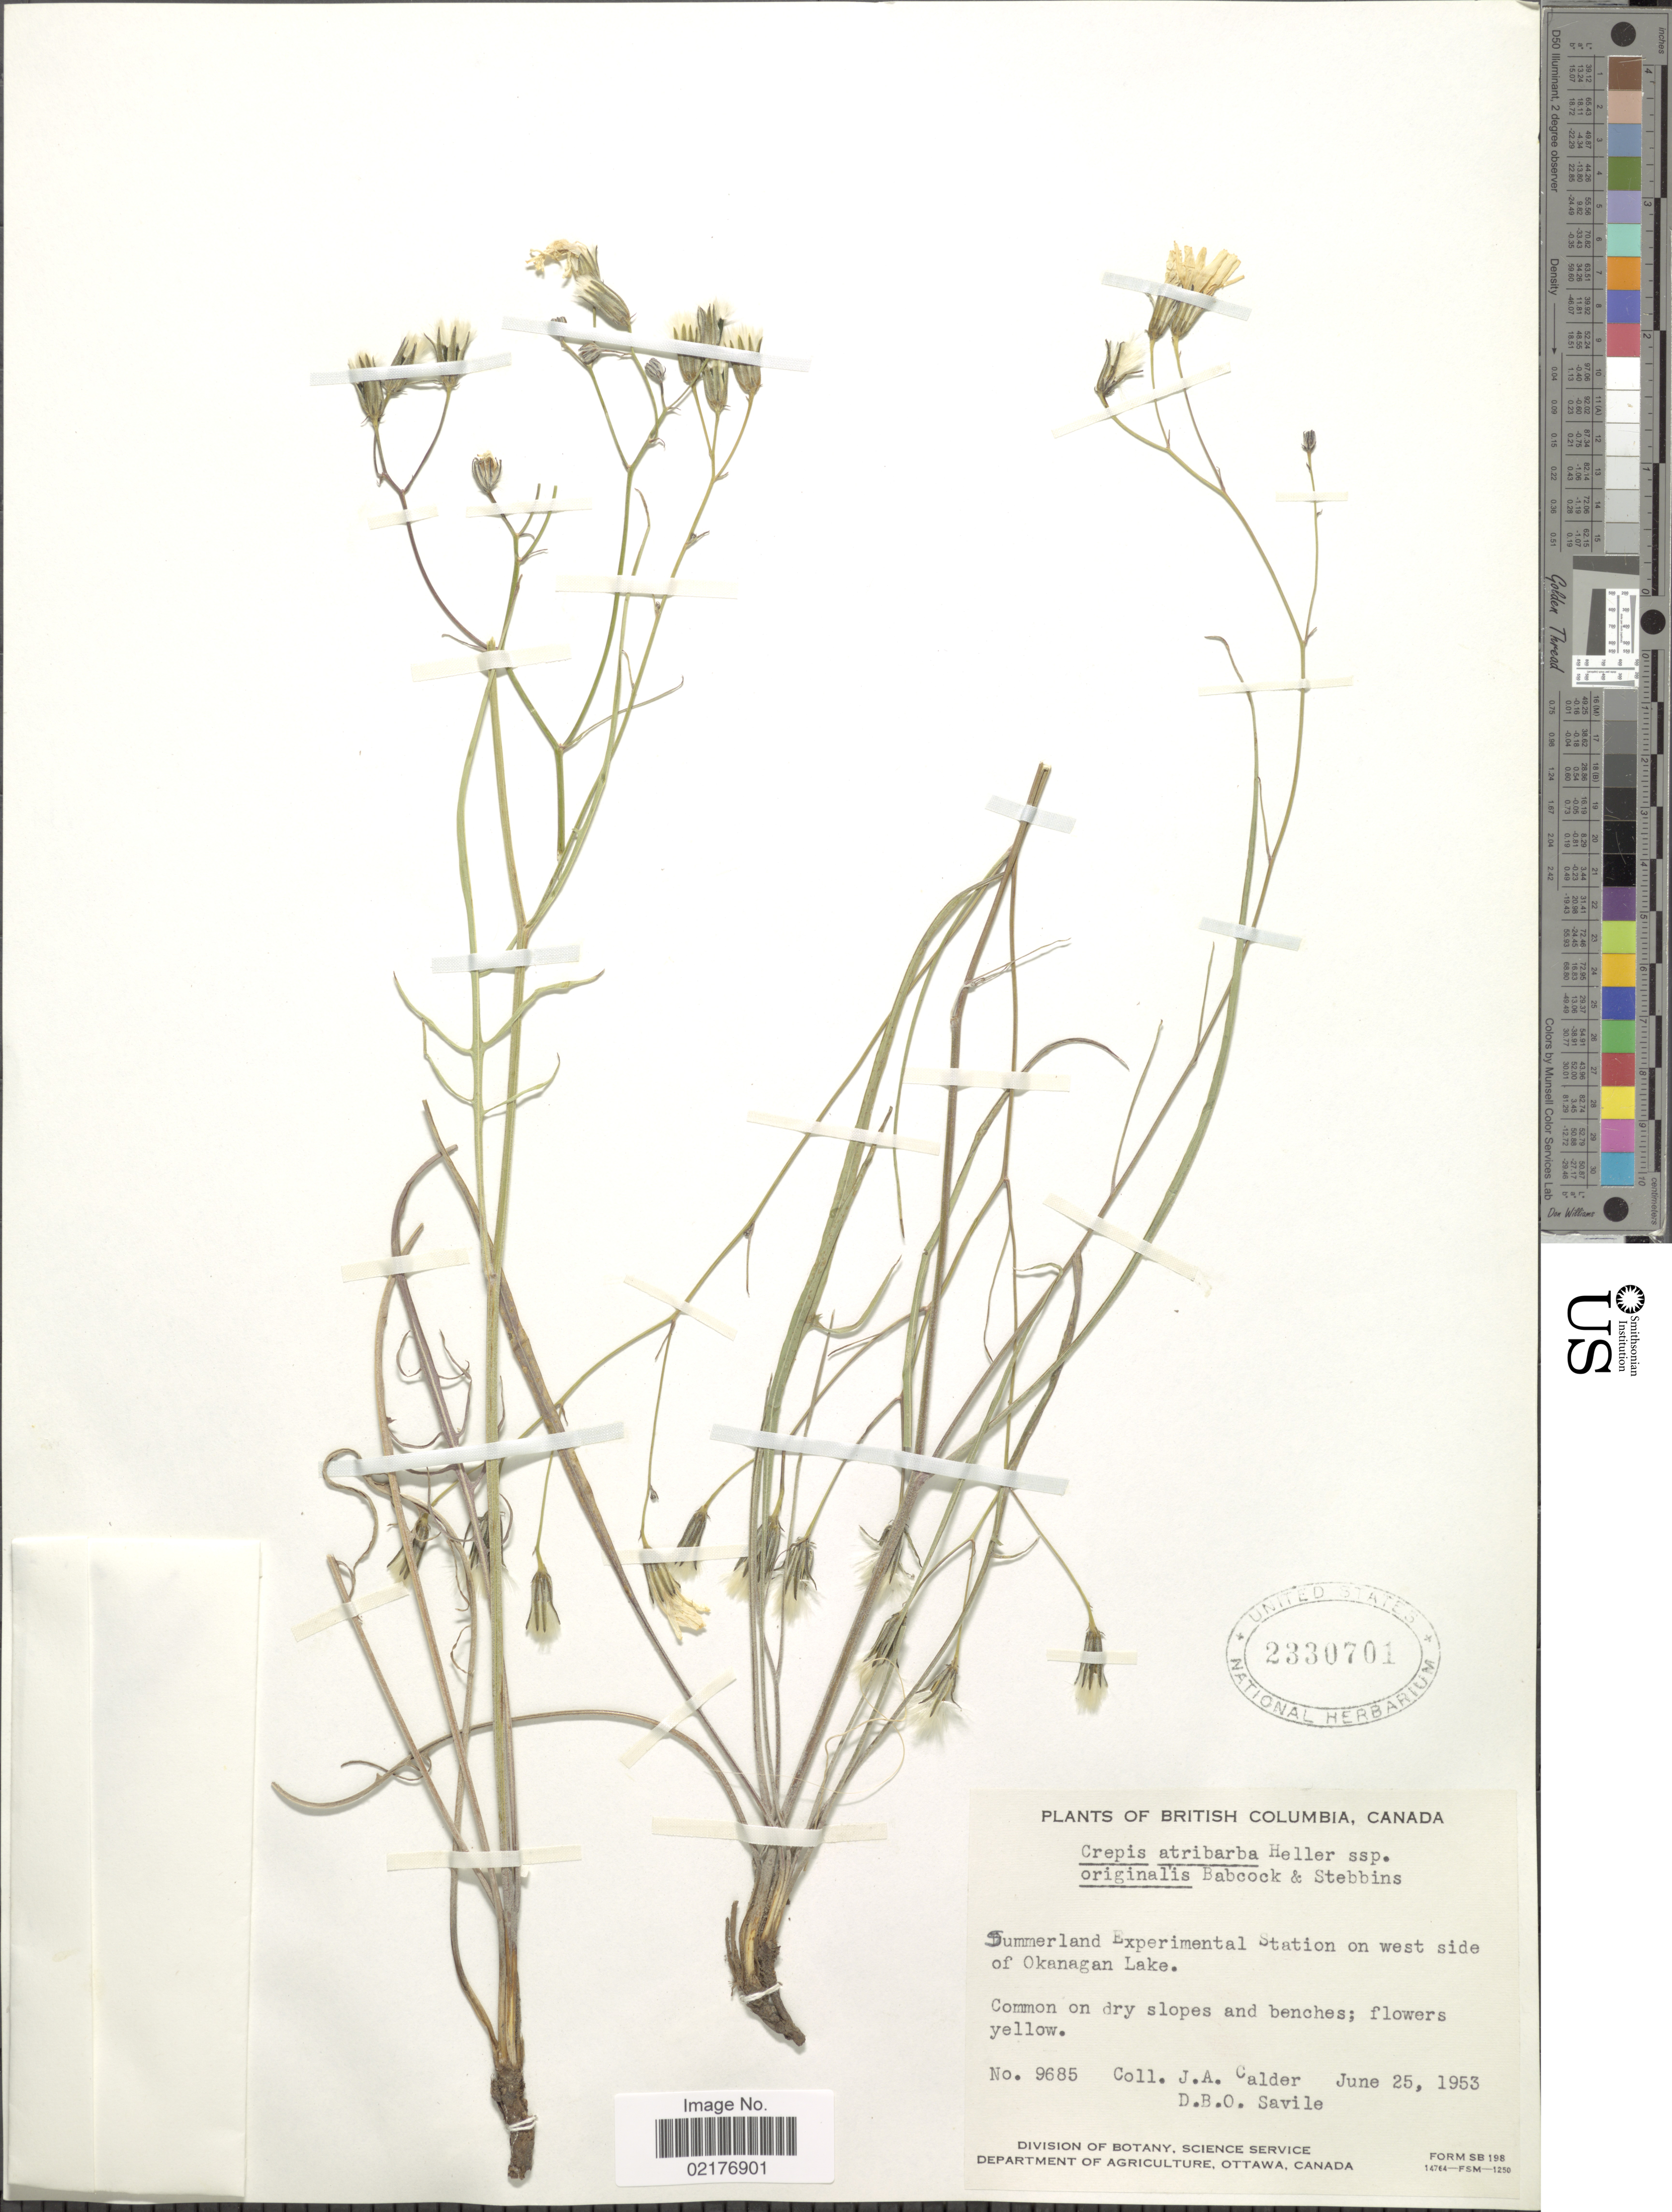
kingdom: Plantae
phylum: Tracheophyta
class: Magnoliopsida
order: Asterales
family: Asteraceae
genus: Crepis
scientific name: Crepis atribarba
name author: A. Heller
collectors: J. A. Calder & D. Savile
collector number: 9685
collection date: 1953-06-25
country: Canada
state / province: British Columbia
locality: Summerland Experimental Station on west side of Okanagan Lake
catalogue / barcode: US 2330701